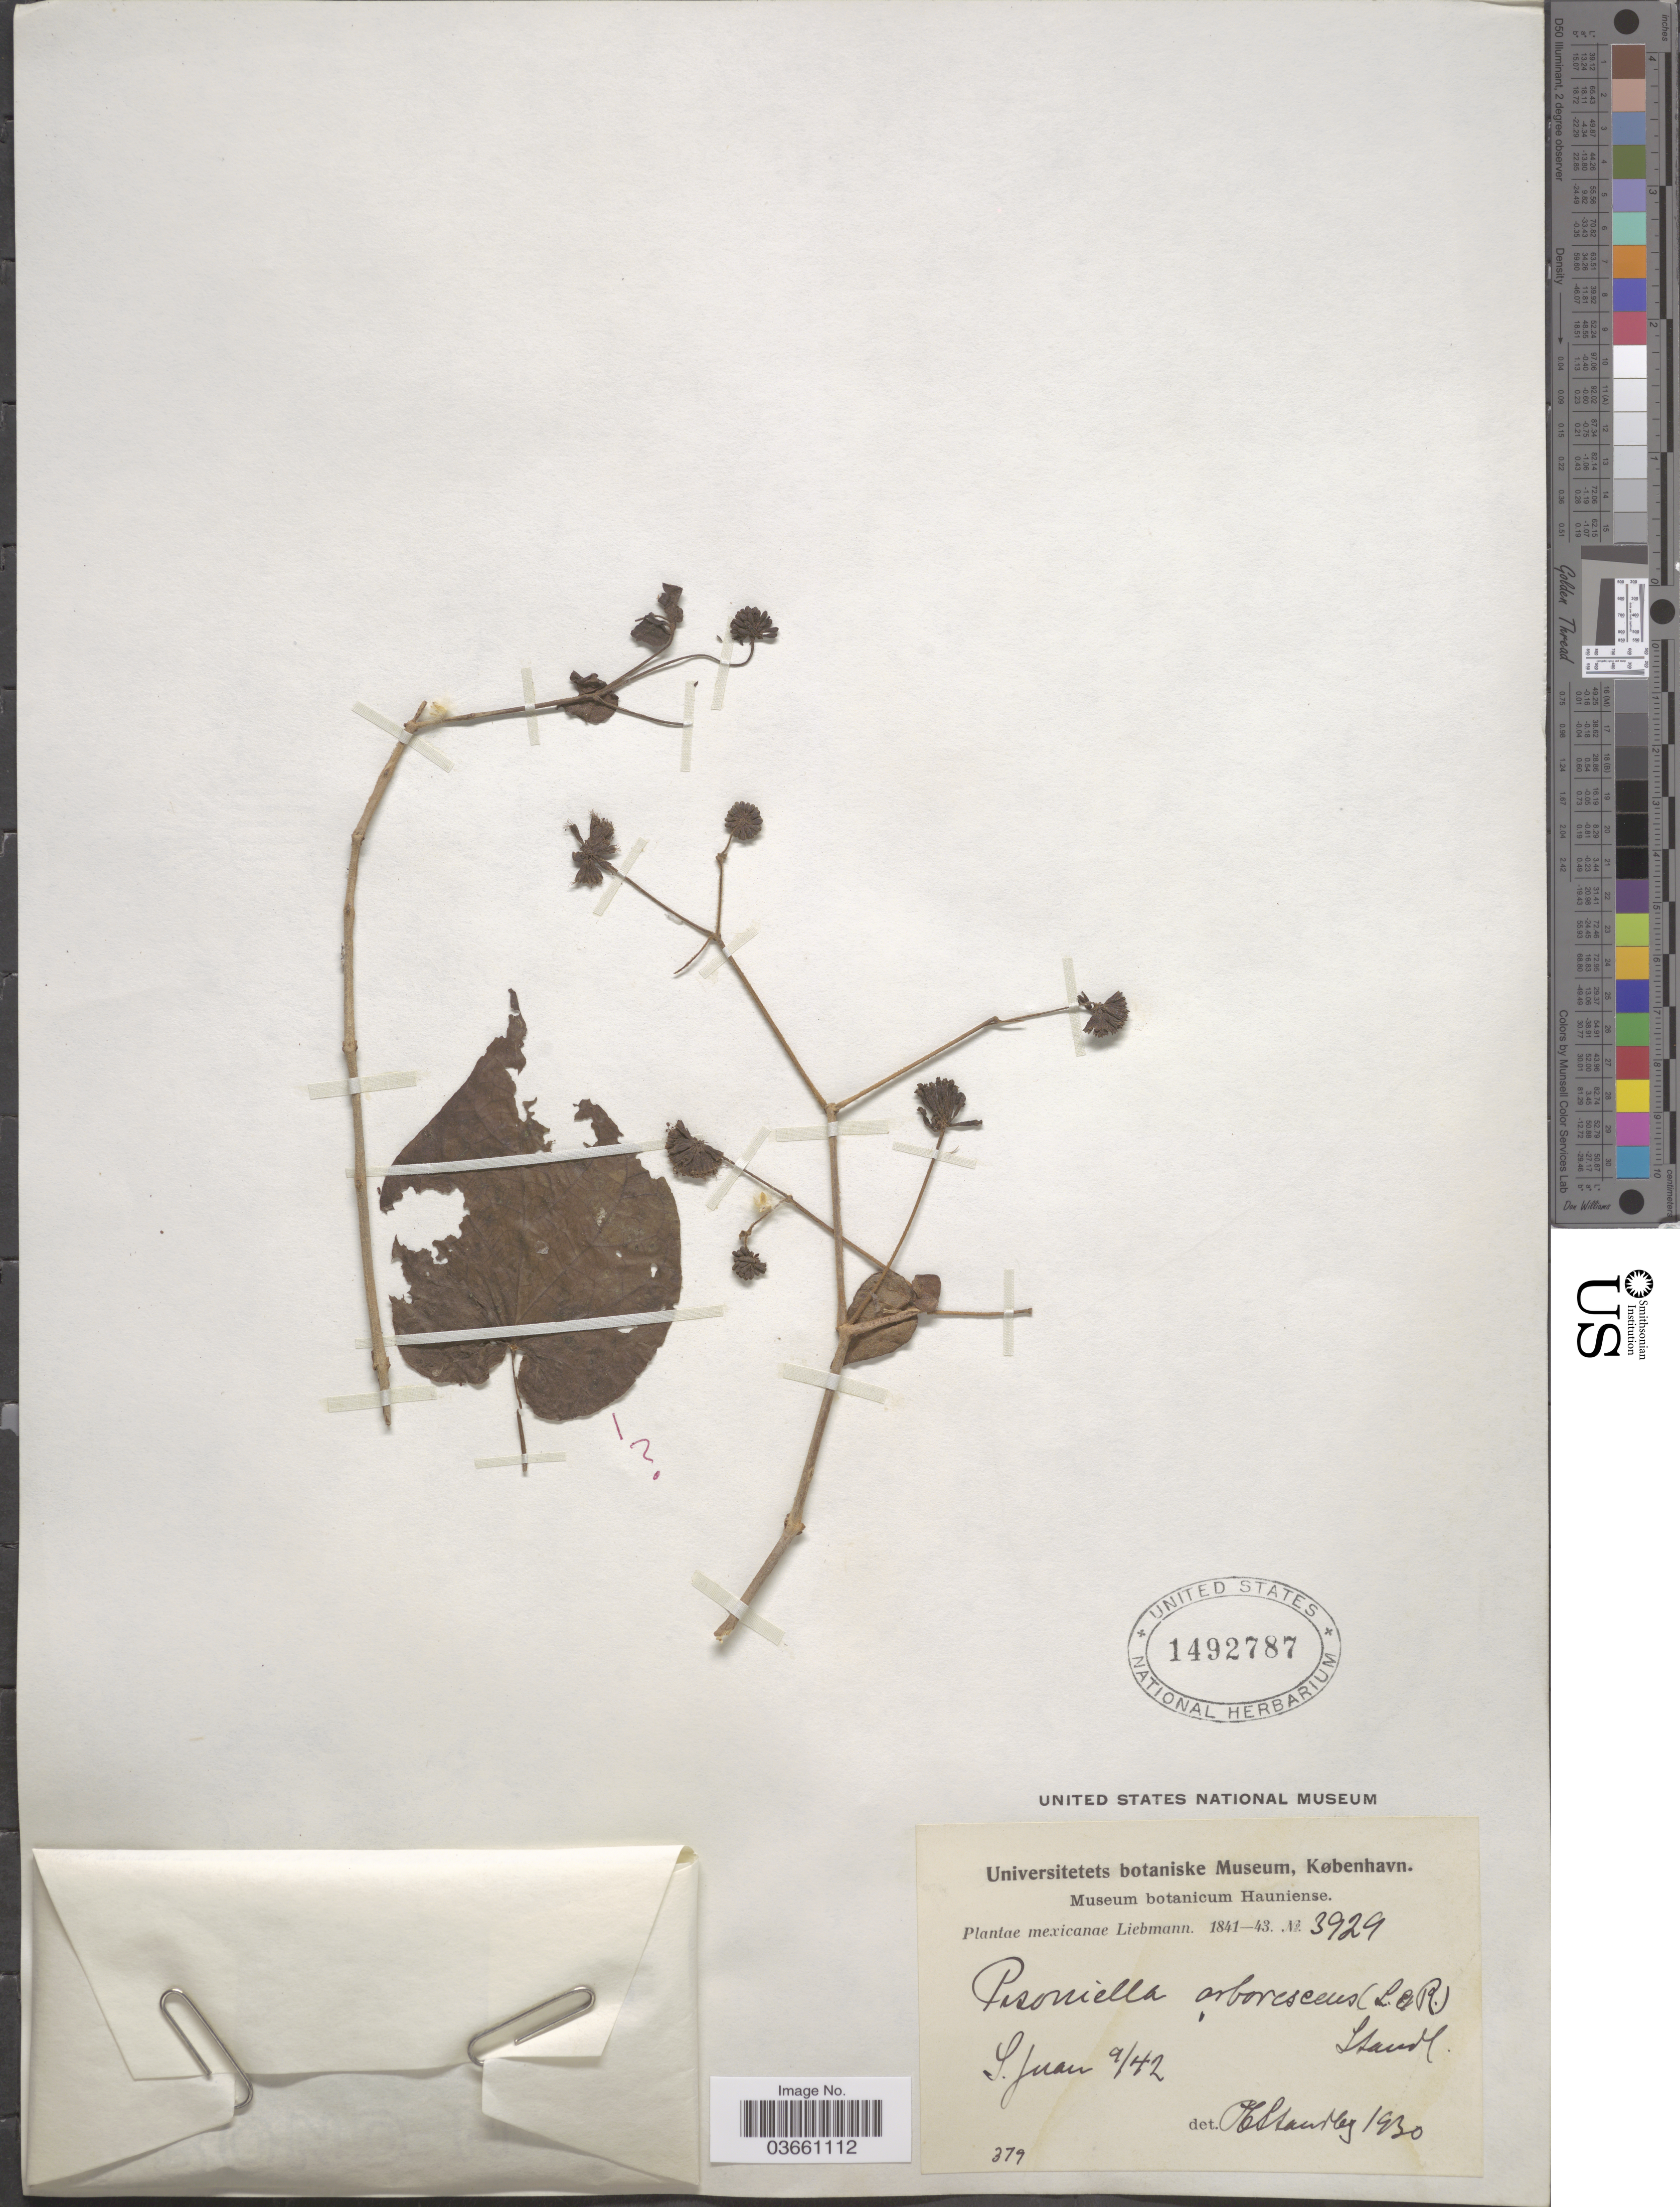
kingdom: Plantae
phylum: Tracheophyta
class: Magnoliopsida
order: Caryophyllales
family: Nyctaginaceae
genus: Pisoniella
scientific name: Pisoniella arborescens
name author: (Lag. & Rodr.) Standl.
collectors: Liebmann, --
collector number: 3929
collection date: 1942-09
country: Mexico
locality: S. Juan.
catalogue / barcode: US 1492787